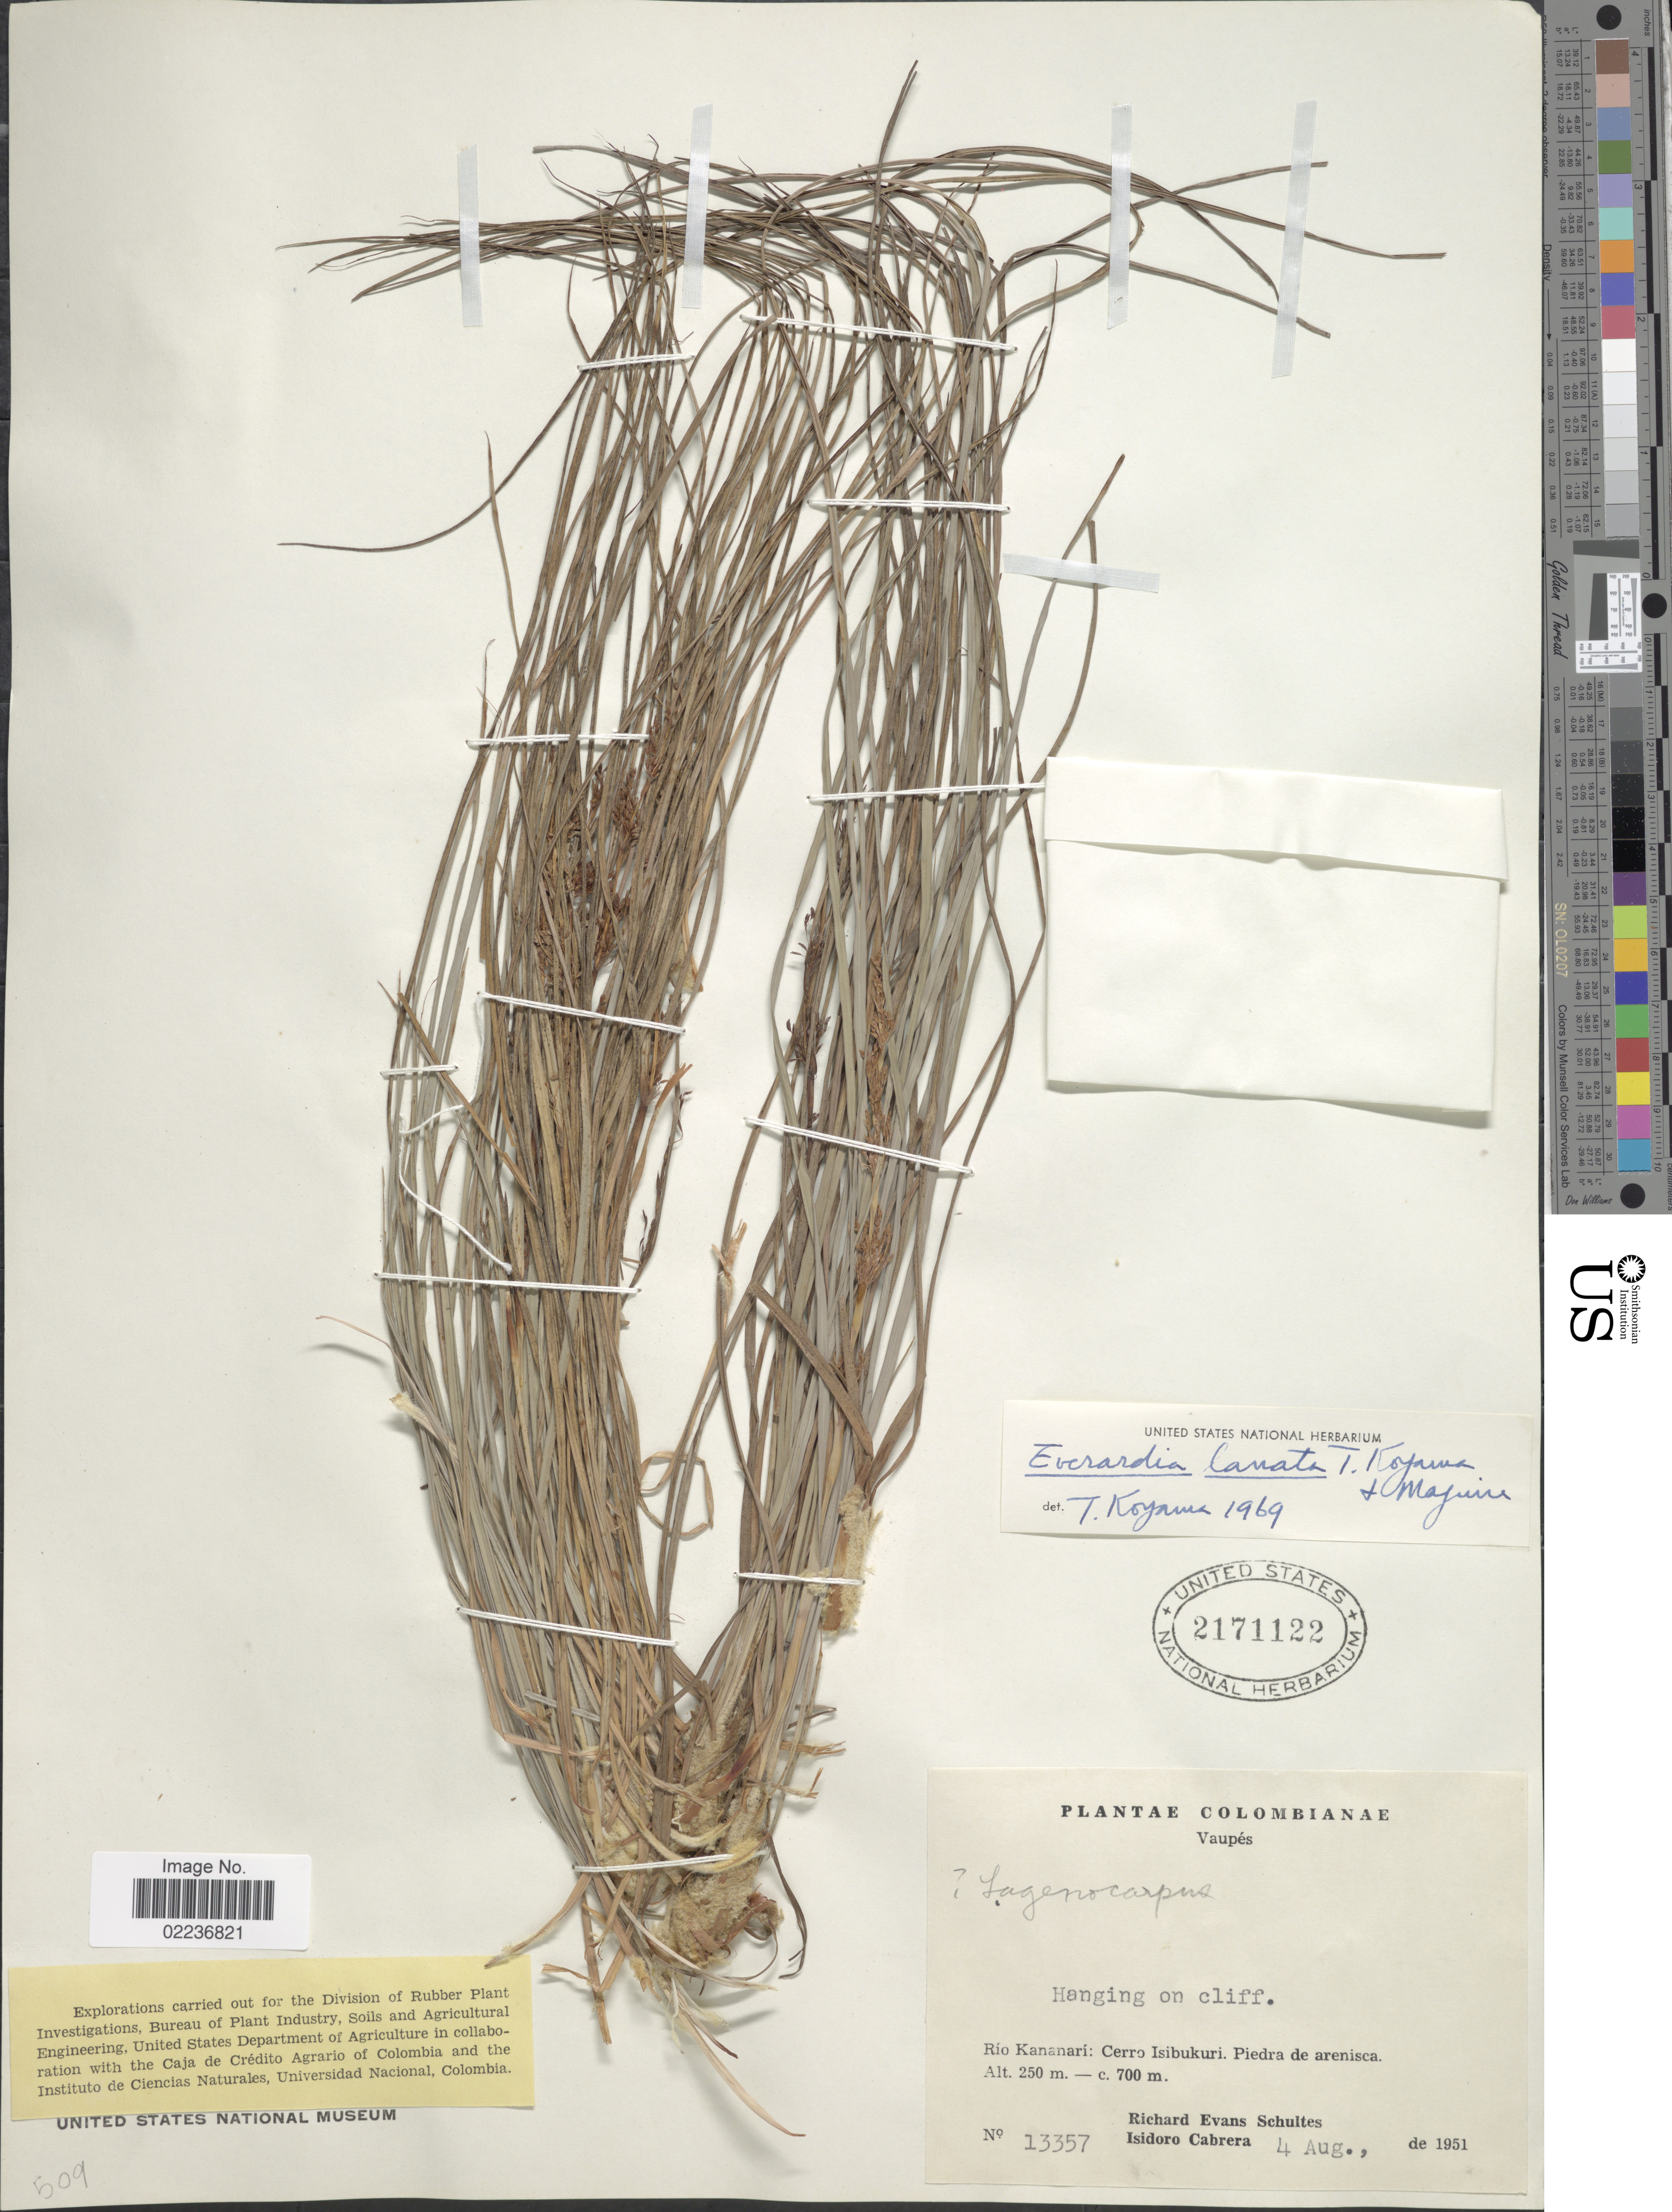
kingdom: Plantae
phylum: Tracheophyta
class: Liliopsida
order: Poales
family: Cyperaceae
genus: Lagenocarpus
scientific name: Lagenocarpus lanatus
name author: (T. Koyama & Maguire) T. Koyama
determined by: Strong, Mark T., (BOT), Smithsonian Institution - National Museum of Natural History (UNITED STATES)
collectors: R. E. Schultes & I. Cabrera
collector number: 13357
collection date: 1951-08-04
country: Colombia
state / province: Vaupés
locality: Hanging on cliff, Rio Kananri: Cerro Isibukuri, Piedra de arenisca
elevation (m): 250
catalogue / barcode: US 2171122